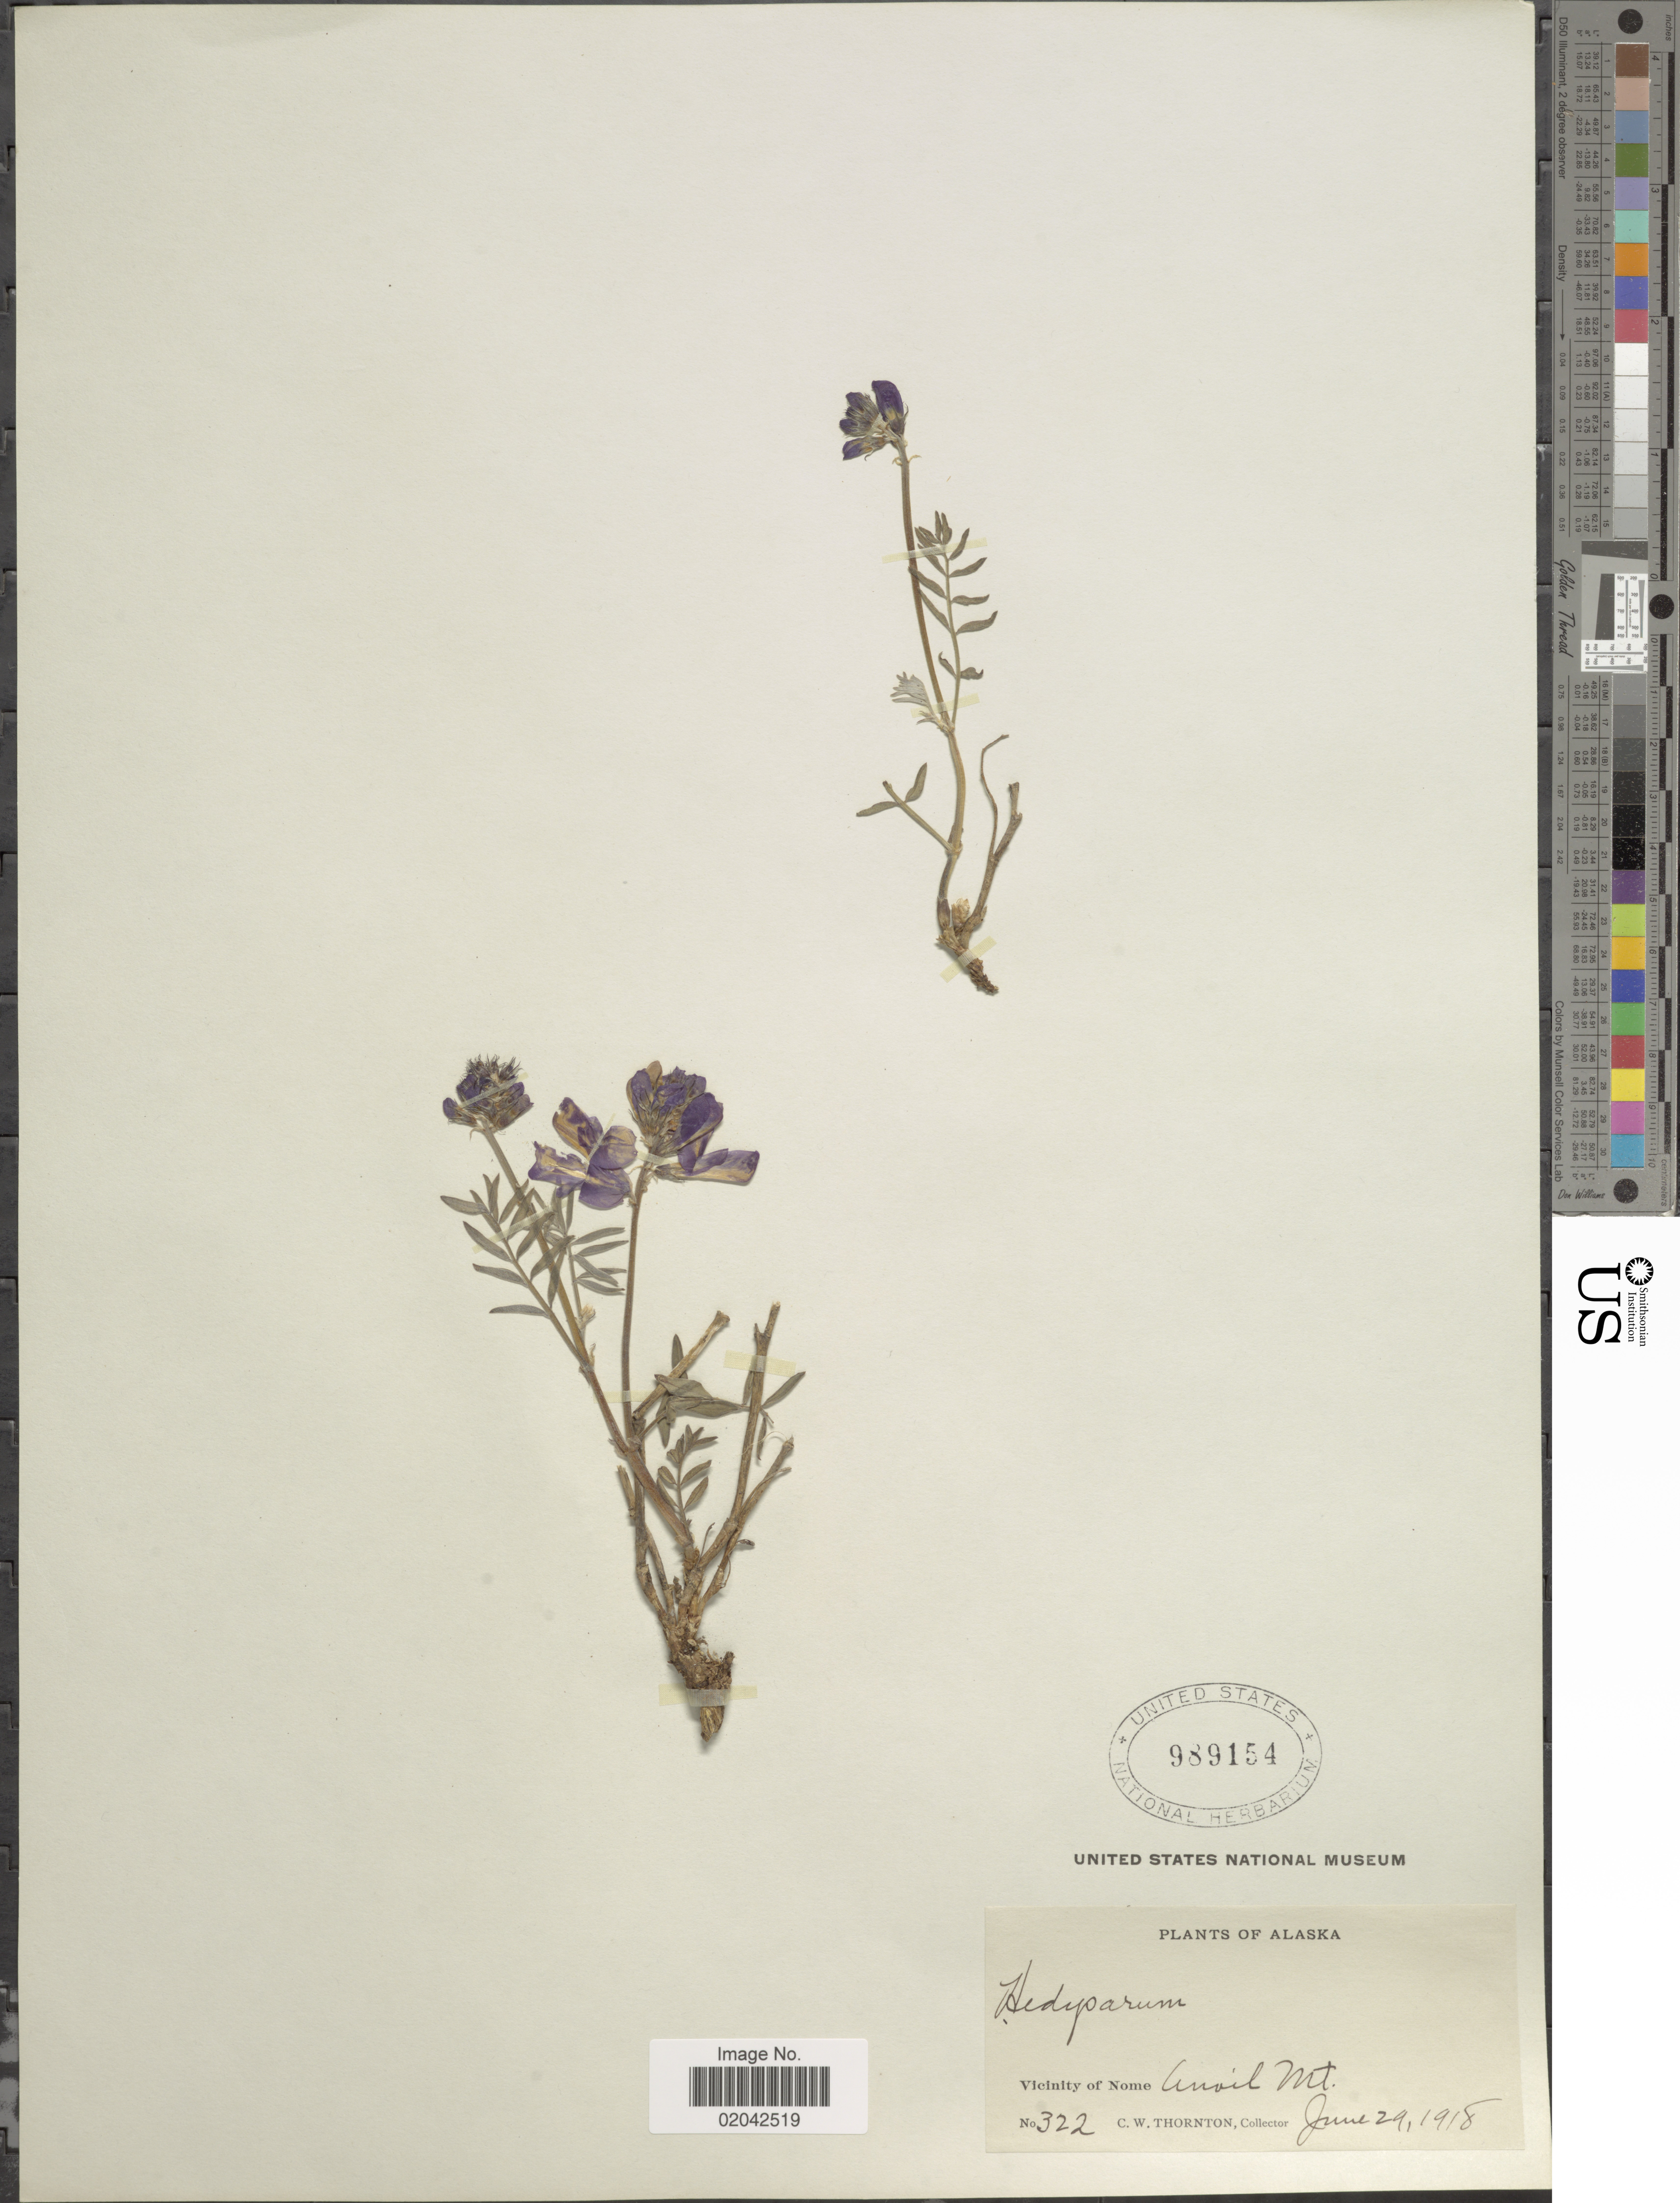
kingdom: Plantae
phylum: Tracheophyta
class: Magnoliopsida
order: Fabales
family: Fabaceae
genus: Hedysarum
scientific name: Hedysarum mackenziei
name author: Richardson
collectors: C. Thornton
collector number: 322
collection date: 1918-06-29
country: United States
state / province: Alaska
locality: Vicinity of Nome, Anvil Mt.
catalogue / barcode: US 989154